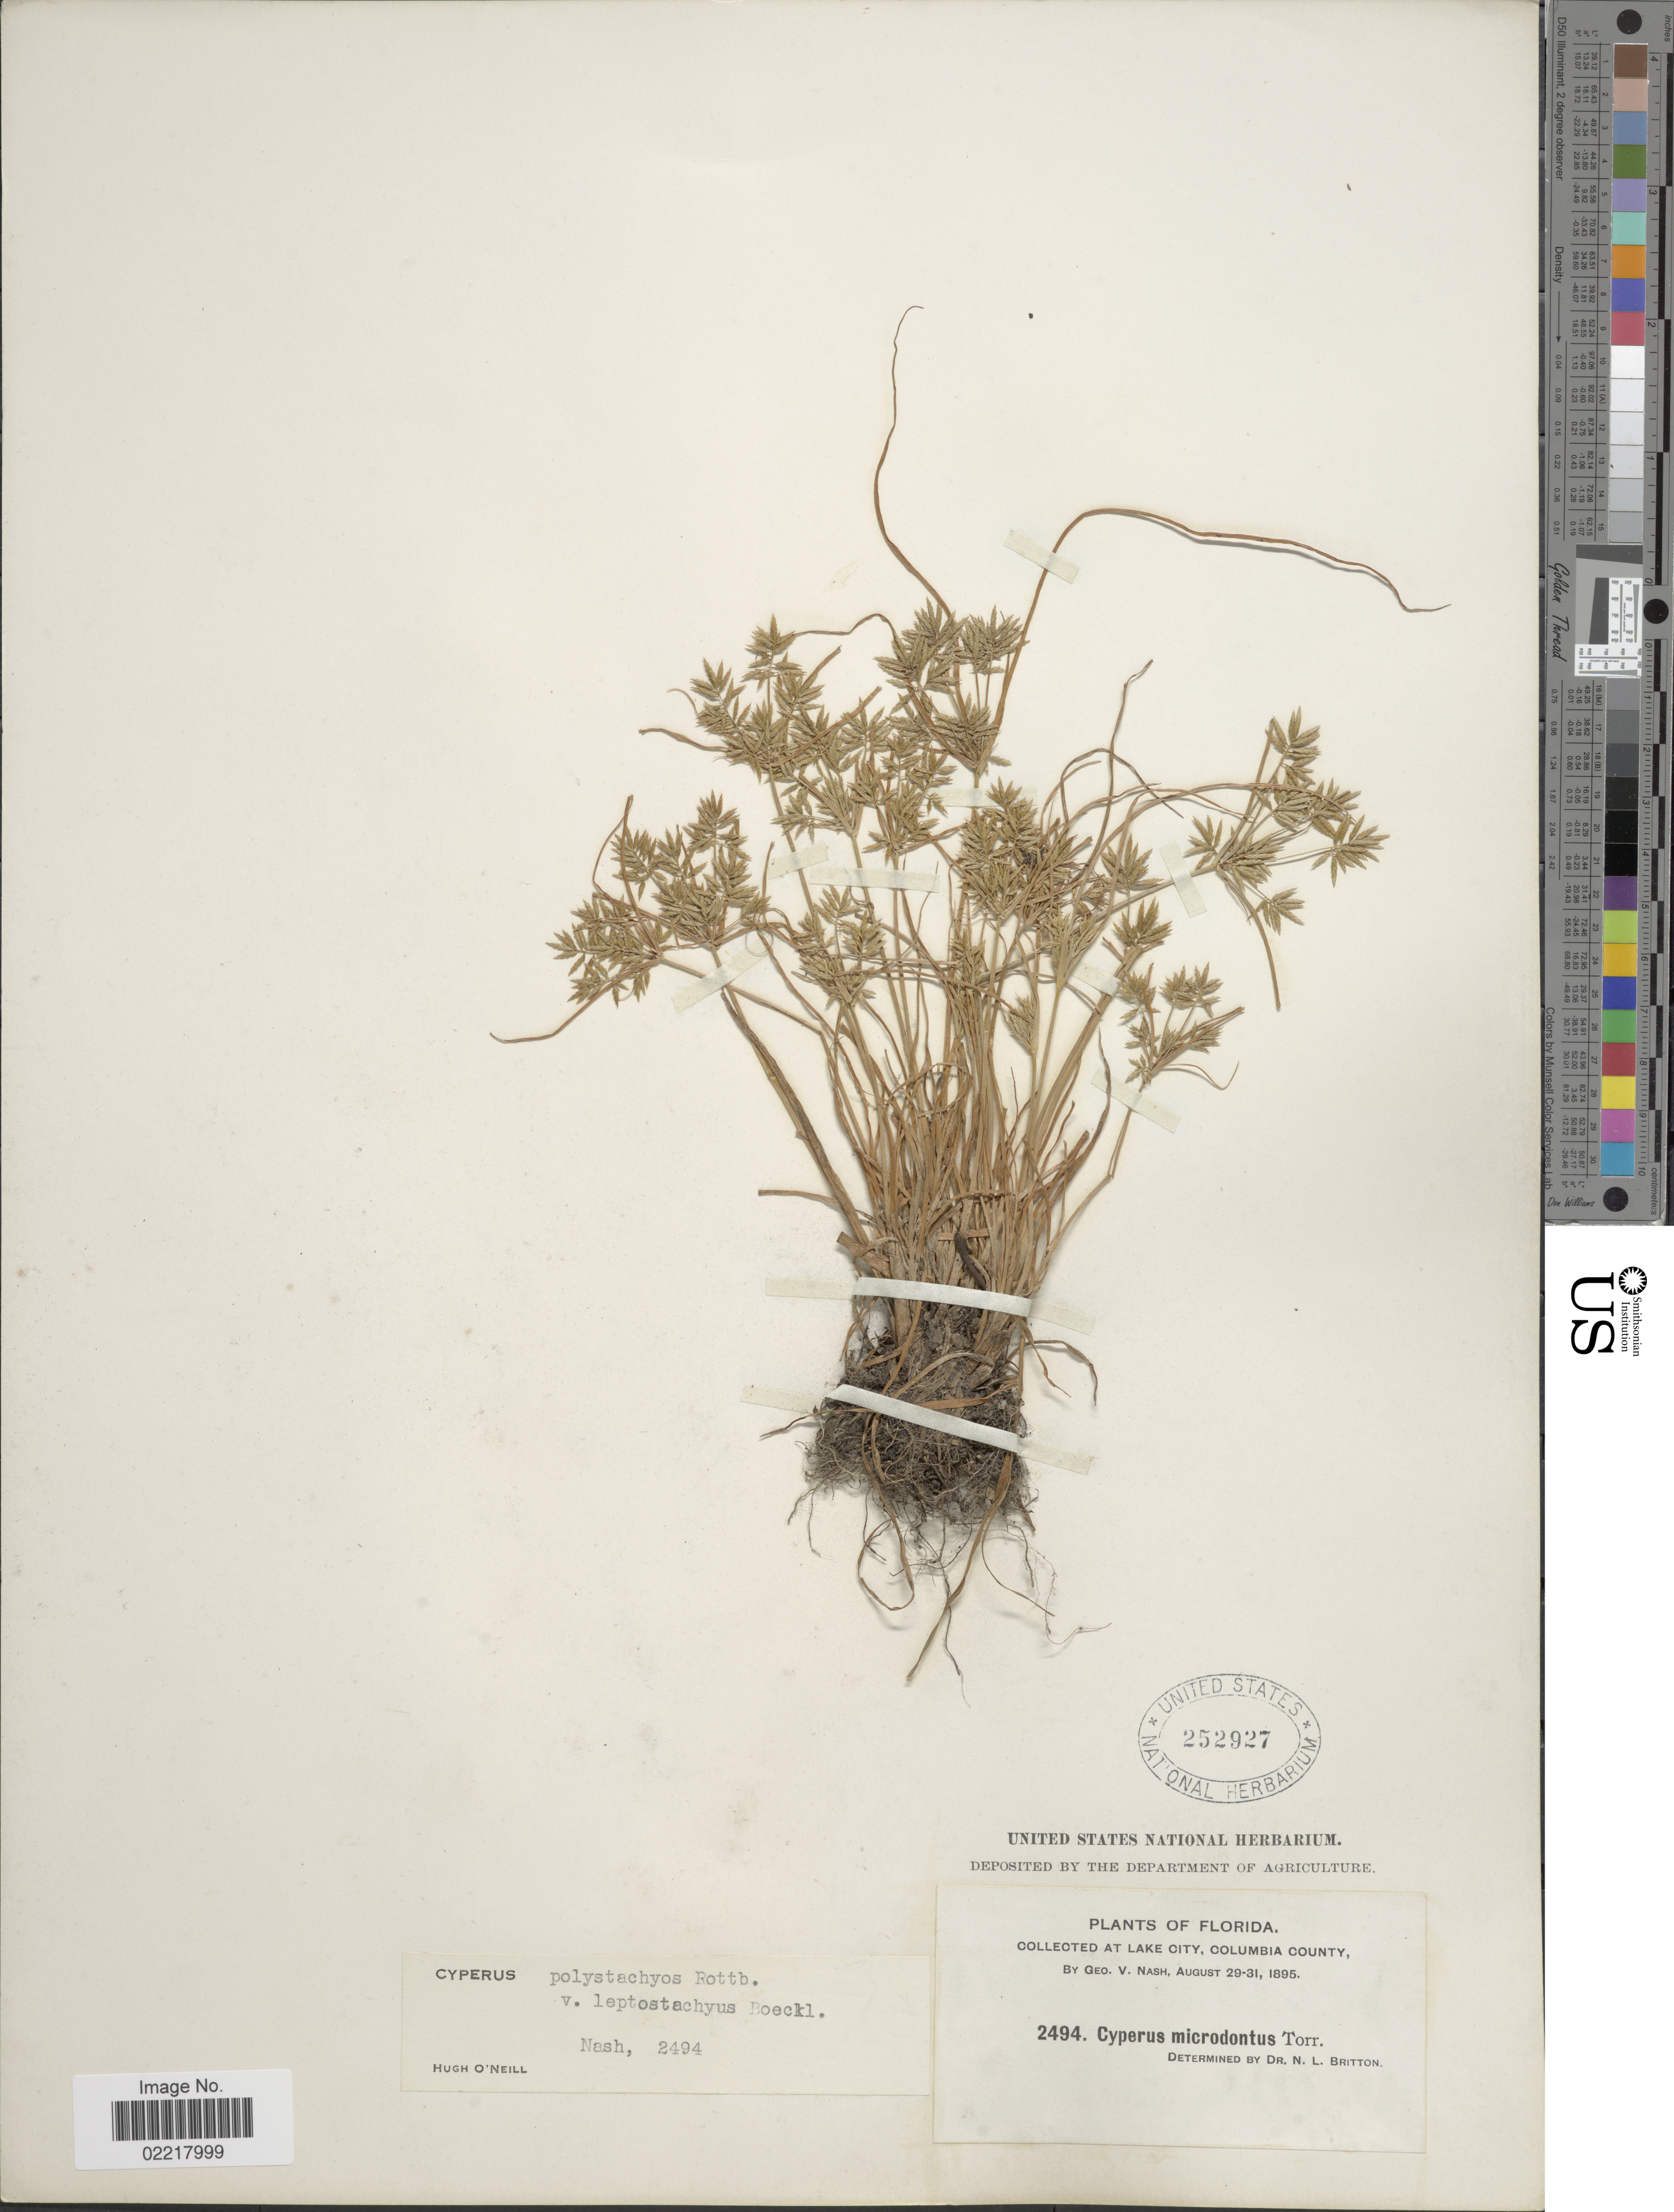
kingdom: Plantae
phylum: Tracheophyta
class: Liliopsida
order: Poales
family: Cyperaceae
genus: Cyperus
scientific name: Cyperus polystachyos var. texensis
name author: (Torr.) Fernald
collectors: G. V. Nash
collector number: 2494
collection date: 1895-08-29/1895-08-31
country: United States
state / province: Florida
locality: At Lake City, Columbia County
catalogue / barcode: US 252927